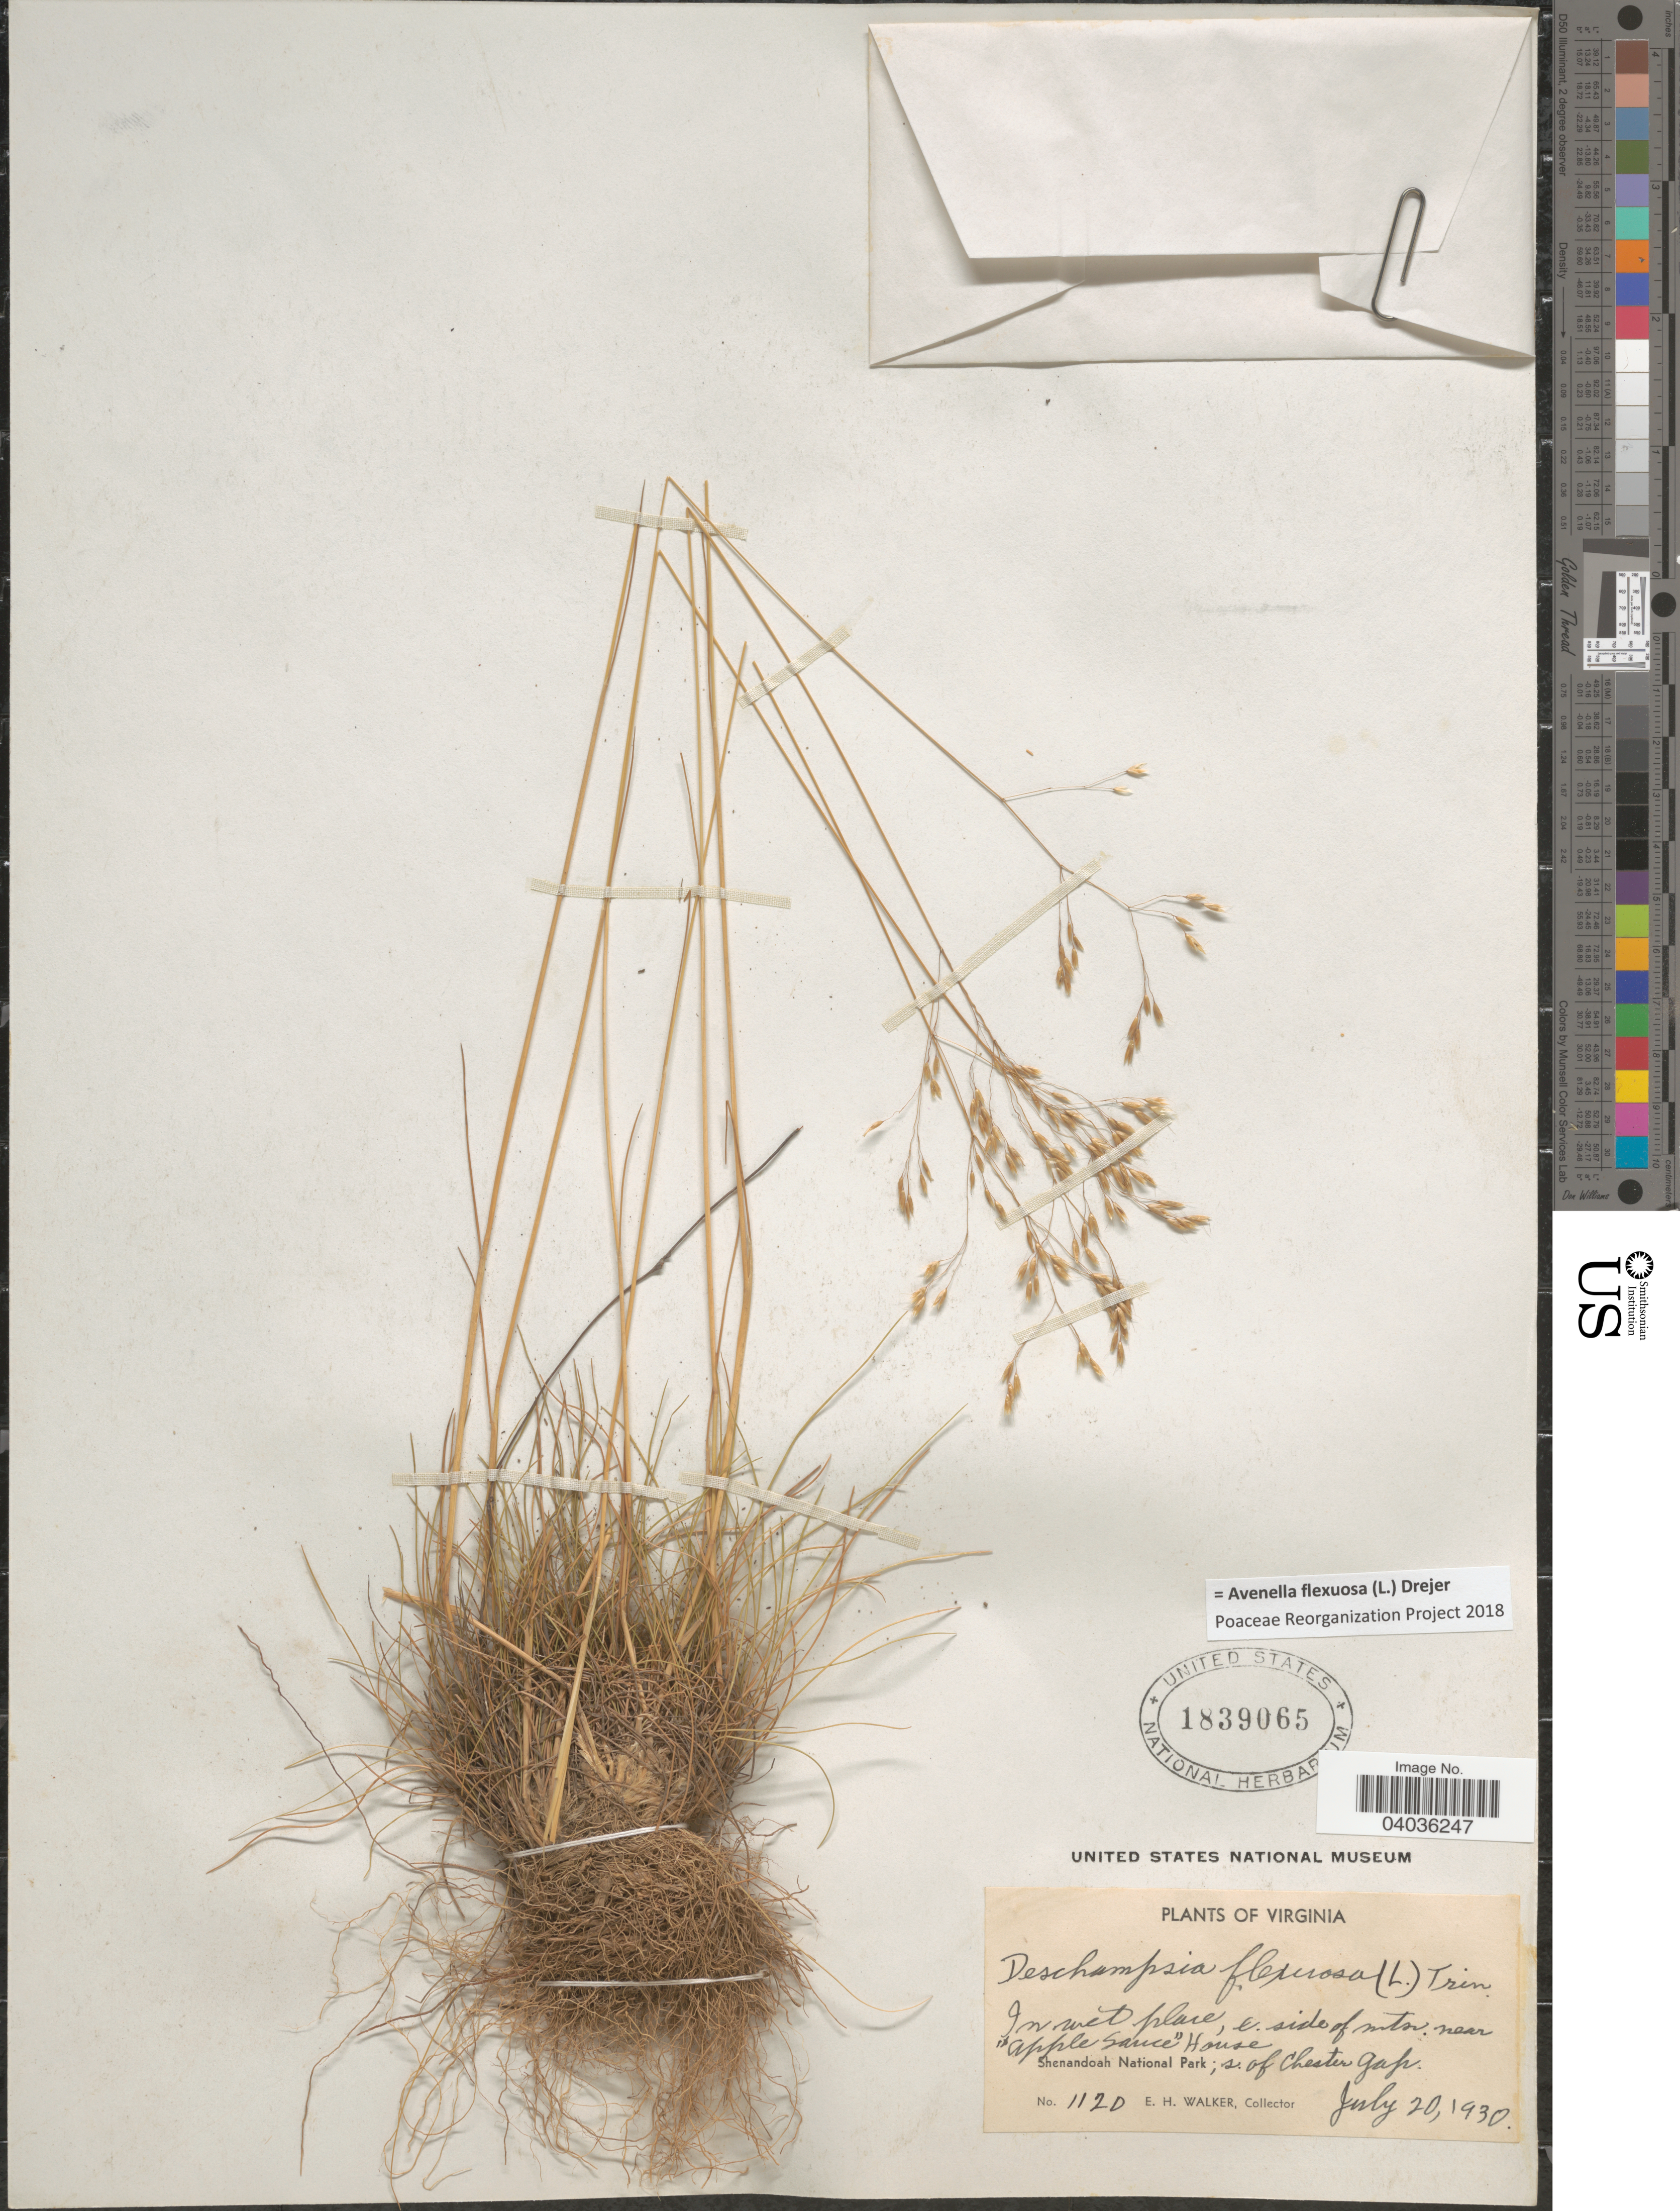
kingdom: Plantae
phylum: Tracheophyta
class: Liliopsida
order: Poales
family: Poaceae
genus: Avenella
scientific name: Avenella flexuosa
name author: (L.) Drejer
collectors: E. H. Walker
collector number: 1120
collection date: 1930-07-20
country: United States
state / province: Virginia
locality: In wet place, e. side of mtn. near "Apple Sauce" House. Shenandoah National Park; s. of Chester Gap.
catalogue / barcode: US 1839065